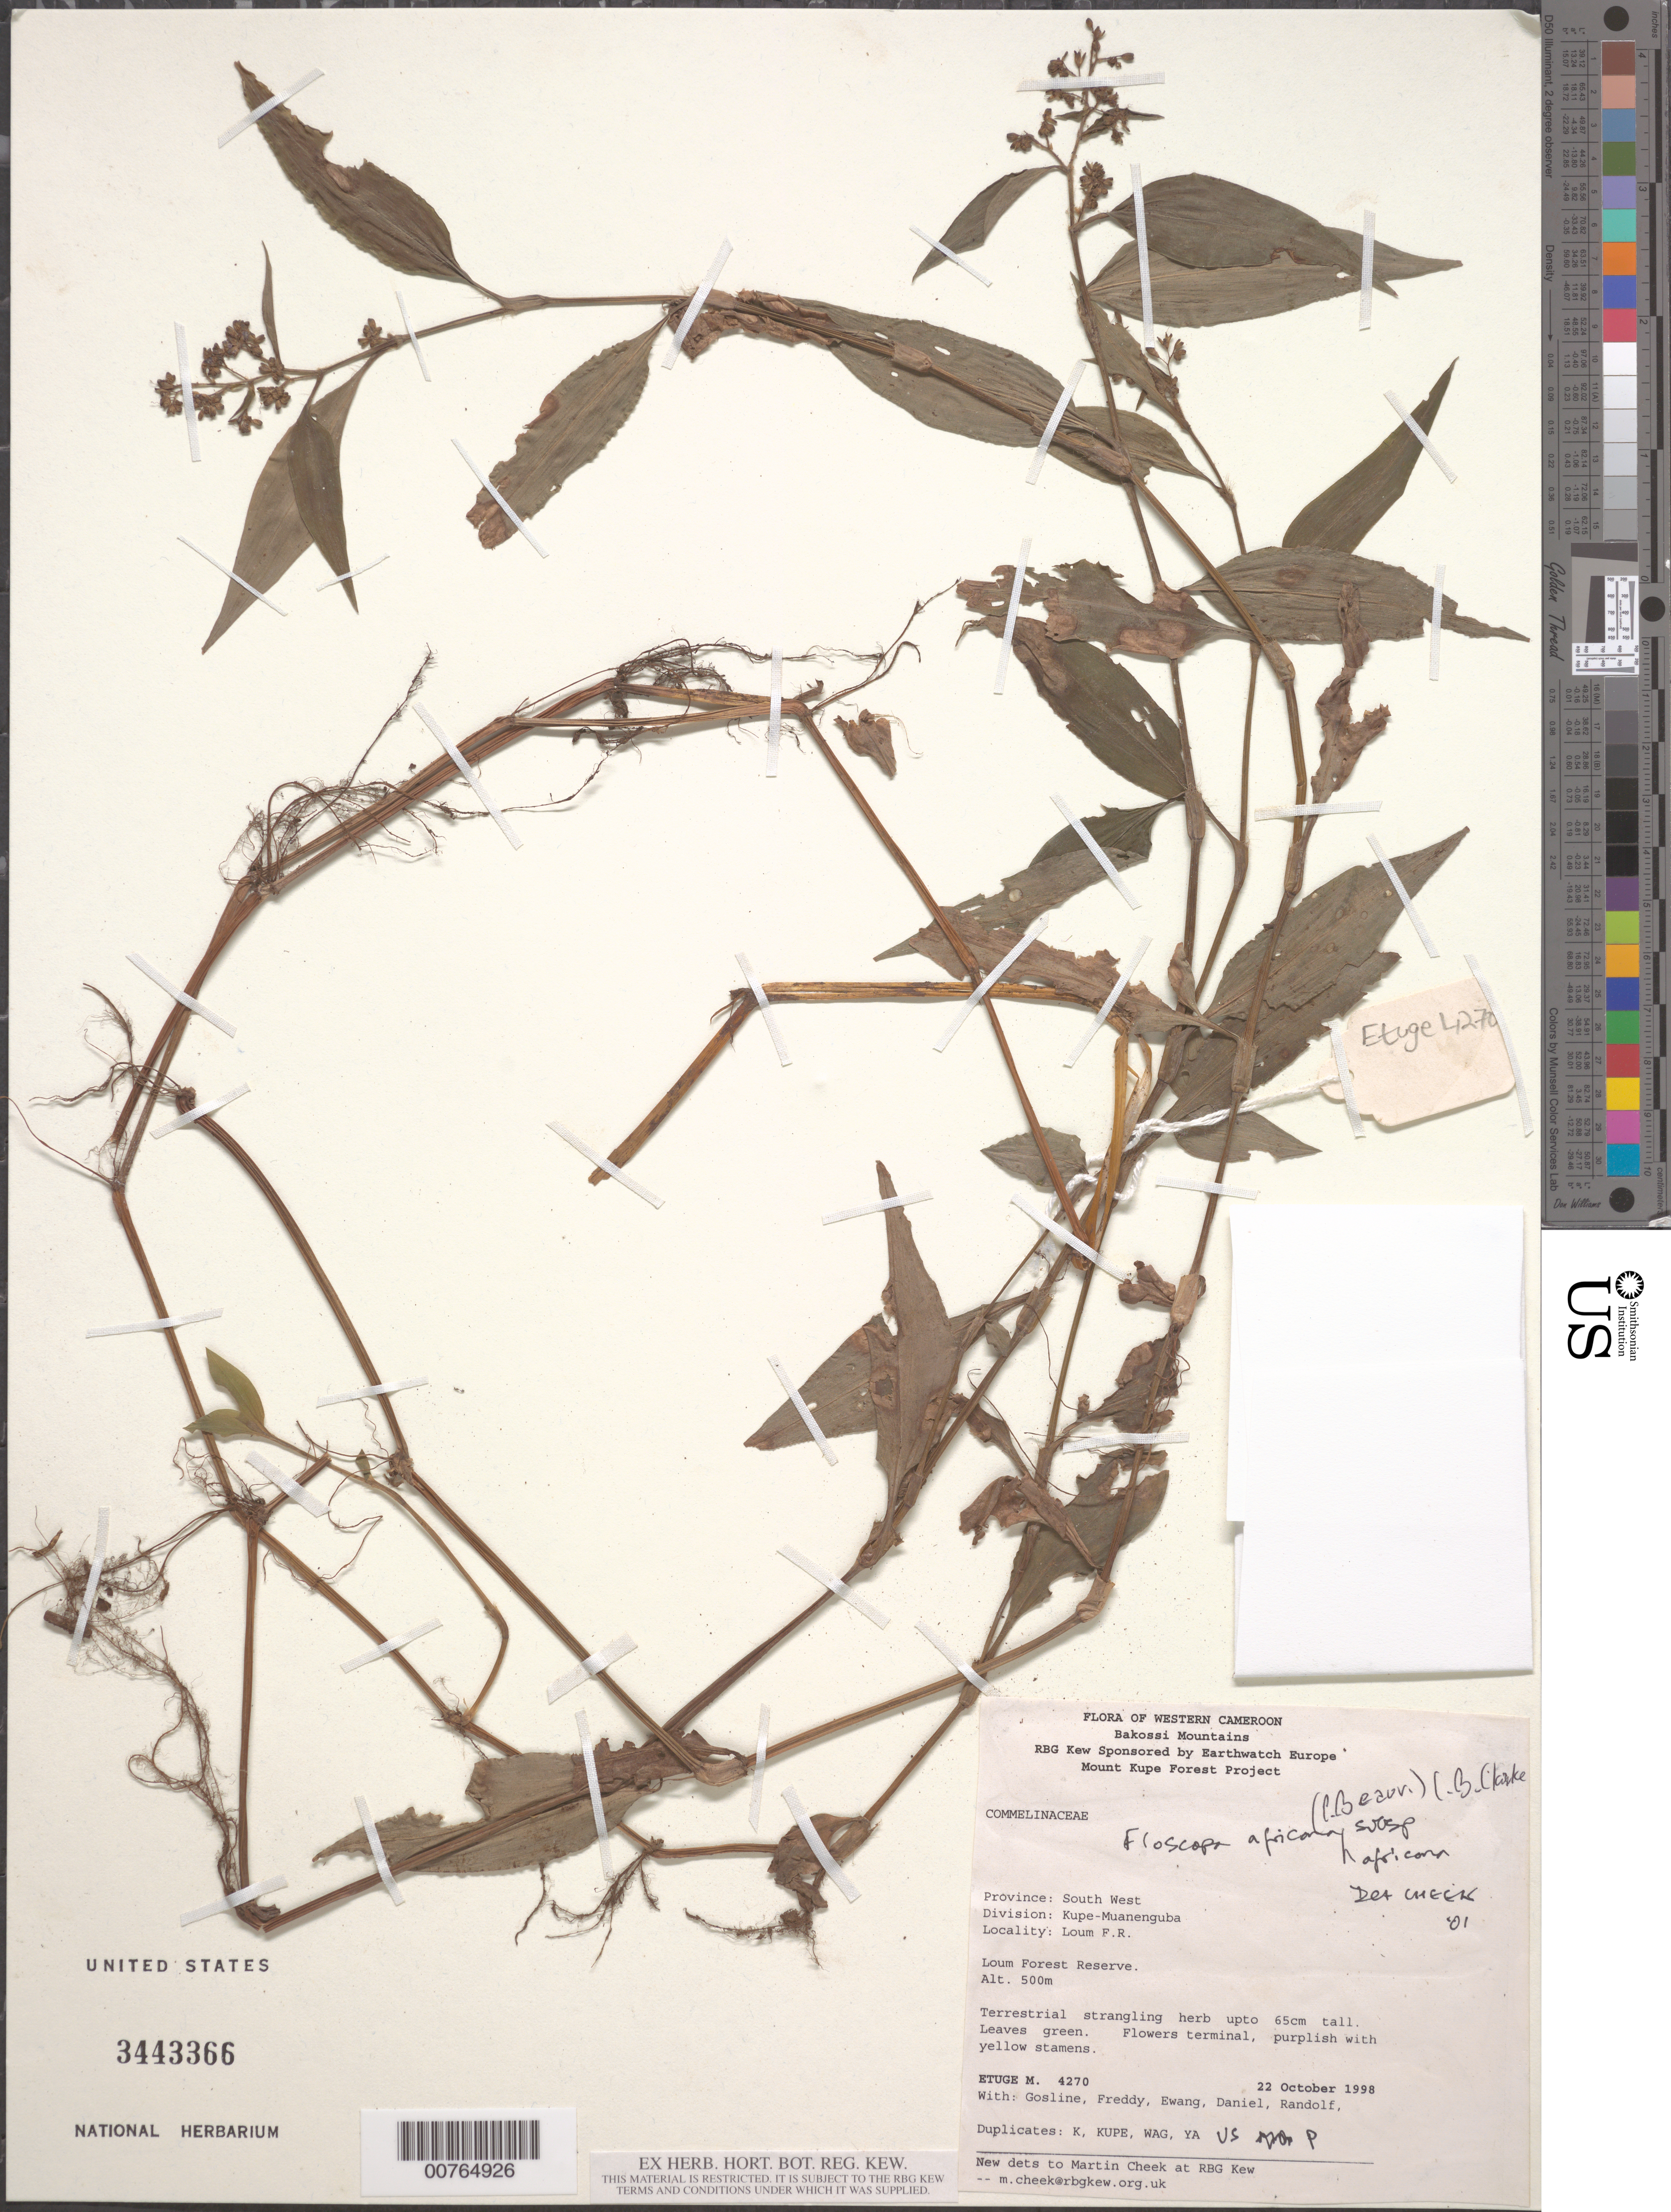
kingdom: Plantae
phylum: Tracheophyta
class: Liliopsida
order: Commelinales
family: Commelinaceae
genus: Floscopa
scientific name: Floscopa africana subsp. africana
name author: (P. Beauv.) C.B. Clarke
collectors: M. Etuge, -. Gosline, -. Ewang, -. Daniel, F. Randolf & -. Freddy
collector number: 4270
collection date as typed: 22 Oct 1998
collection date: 1998-10-22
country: Cameroon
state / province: Sud-Ouest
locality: Loum.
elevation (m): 500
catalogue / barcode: US 3443366